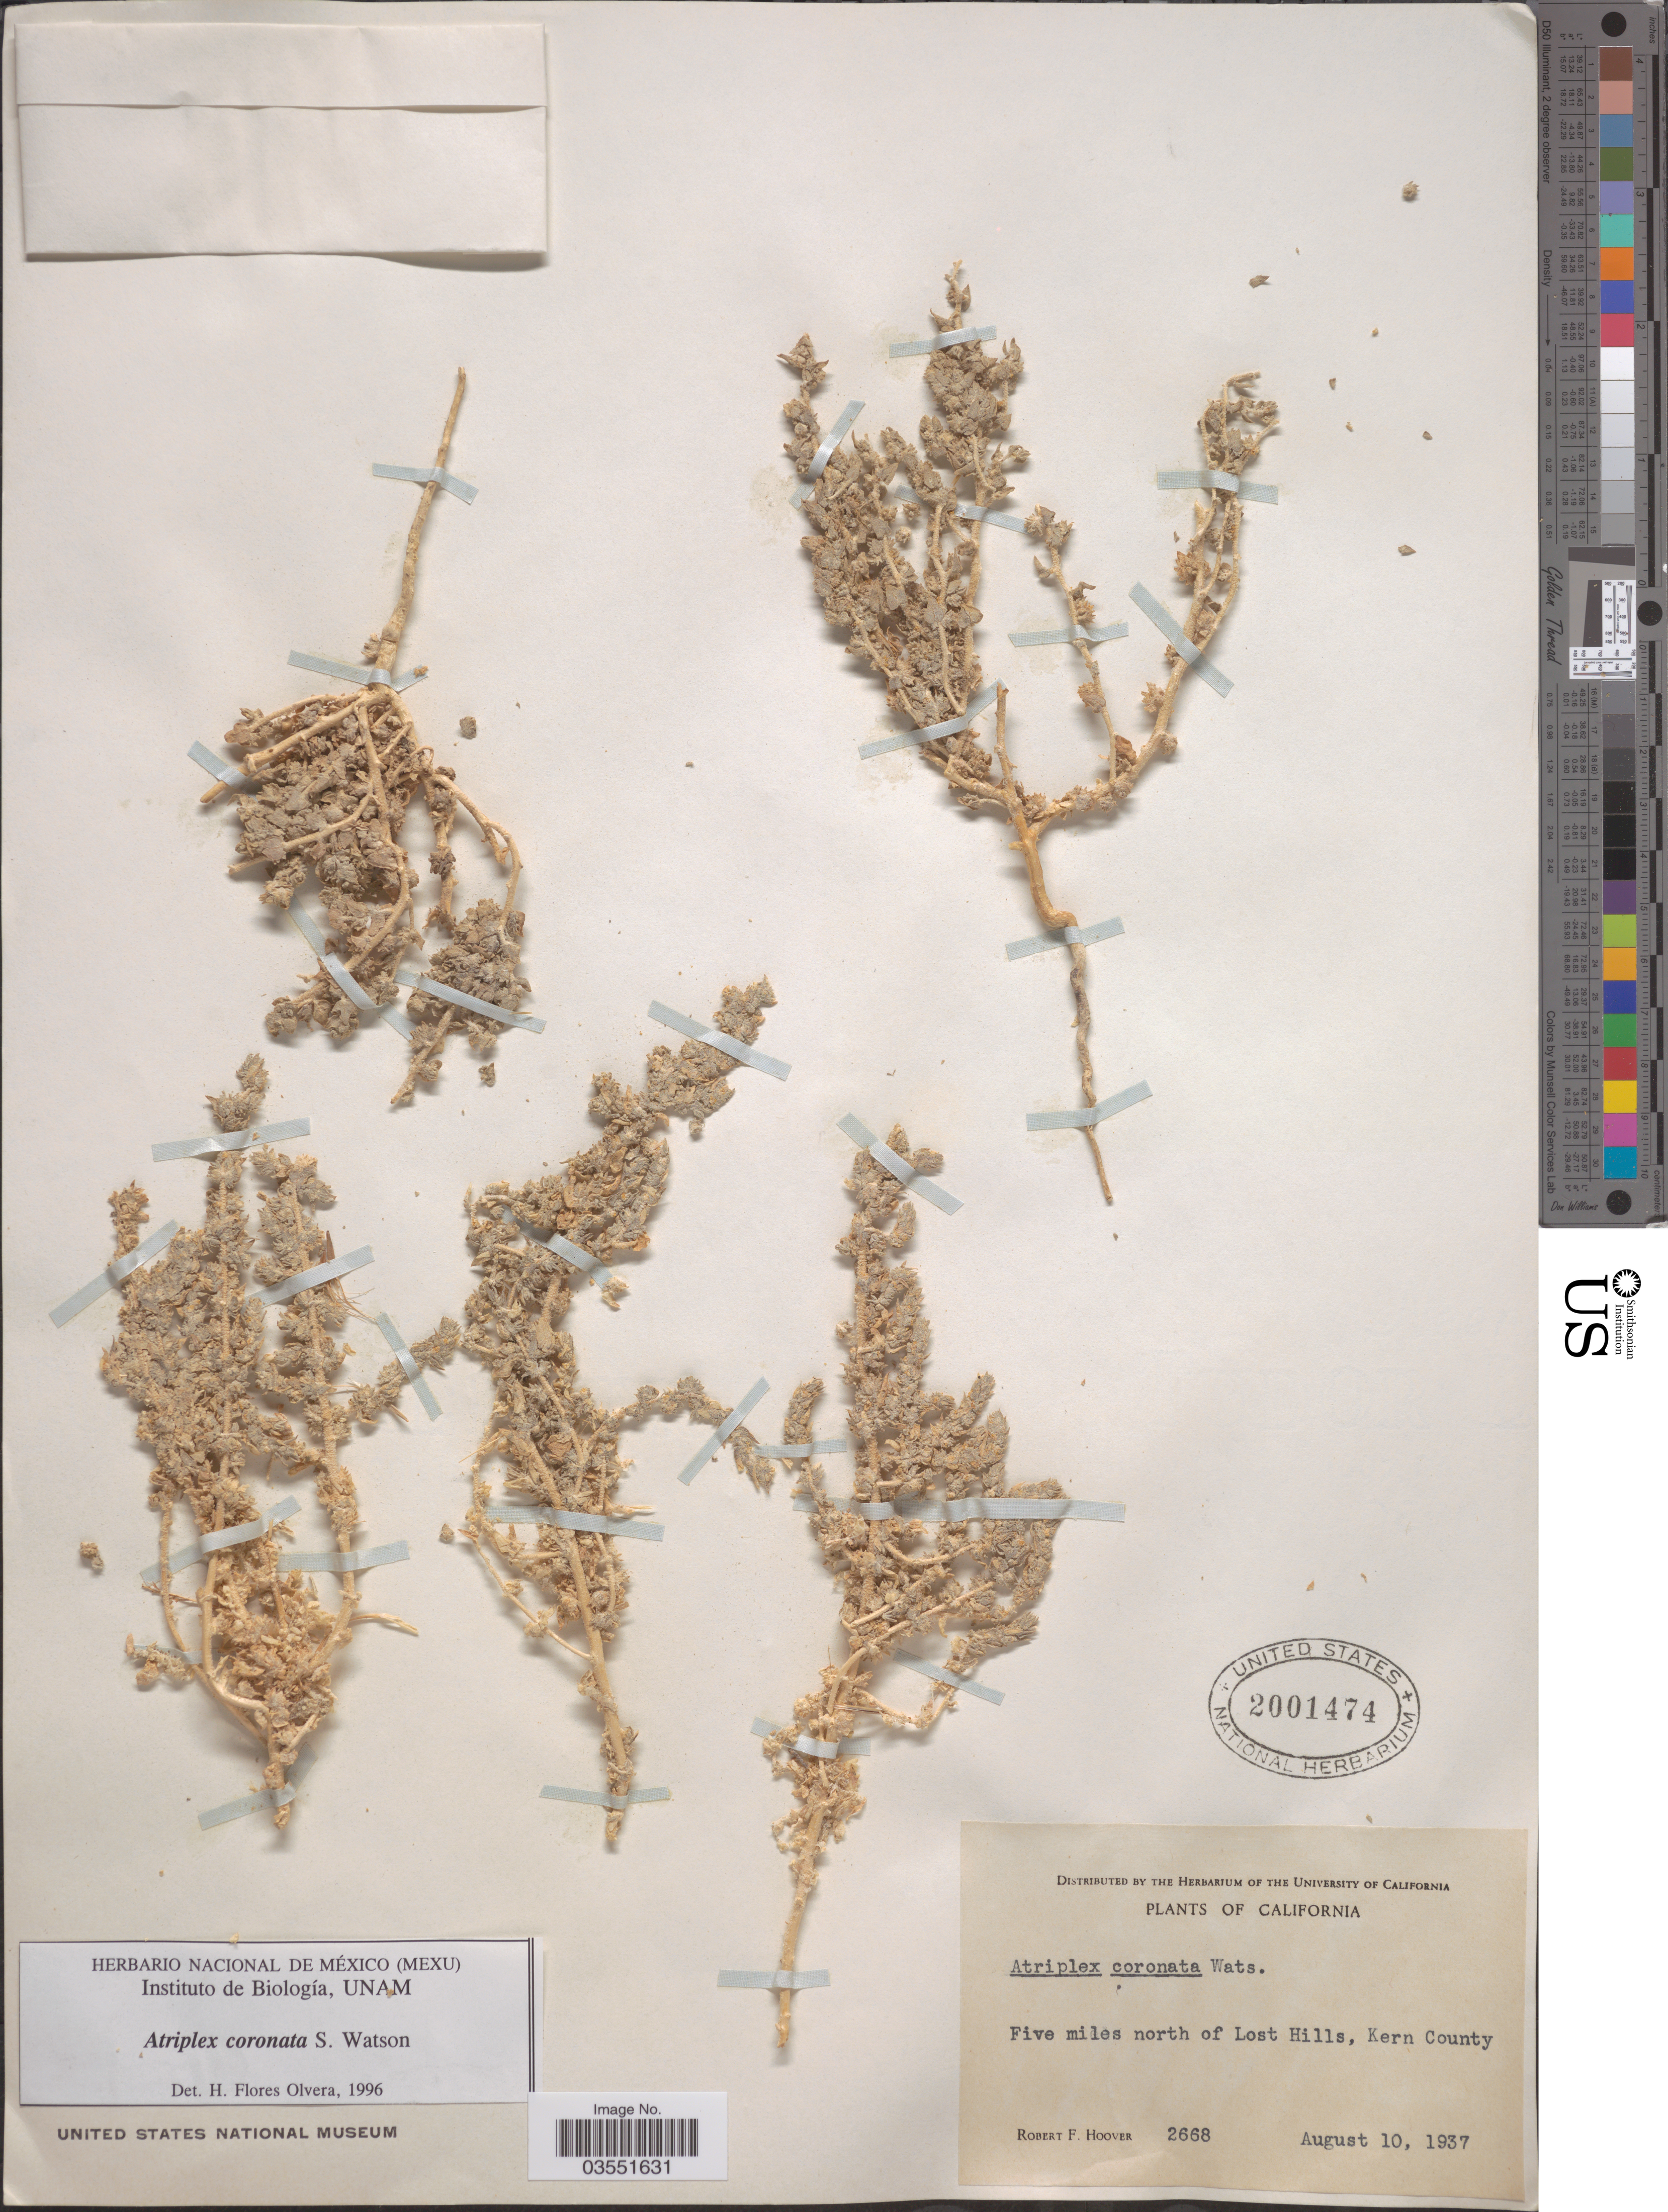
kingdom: Plantae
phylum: Tracheophyta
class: Magnoliopsida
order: Caryophyllales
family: Amaranthaceae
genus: Atriplex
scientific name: Atriplex coronata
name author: S. Watson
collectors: R. F. Hoover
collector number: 2668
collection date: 1937-08-10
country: United States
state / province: California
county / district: Kern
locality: Five miles north of Los Hills, Kern County.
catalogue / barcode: US 2001474